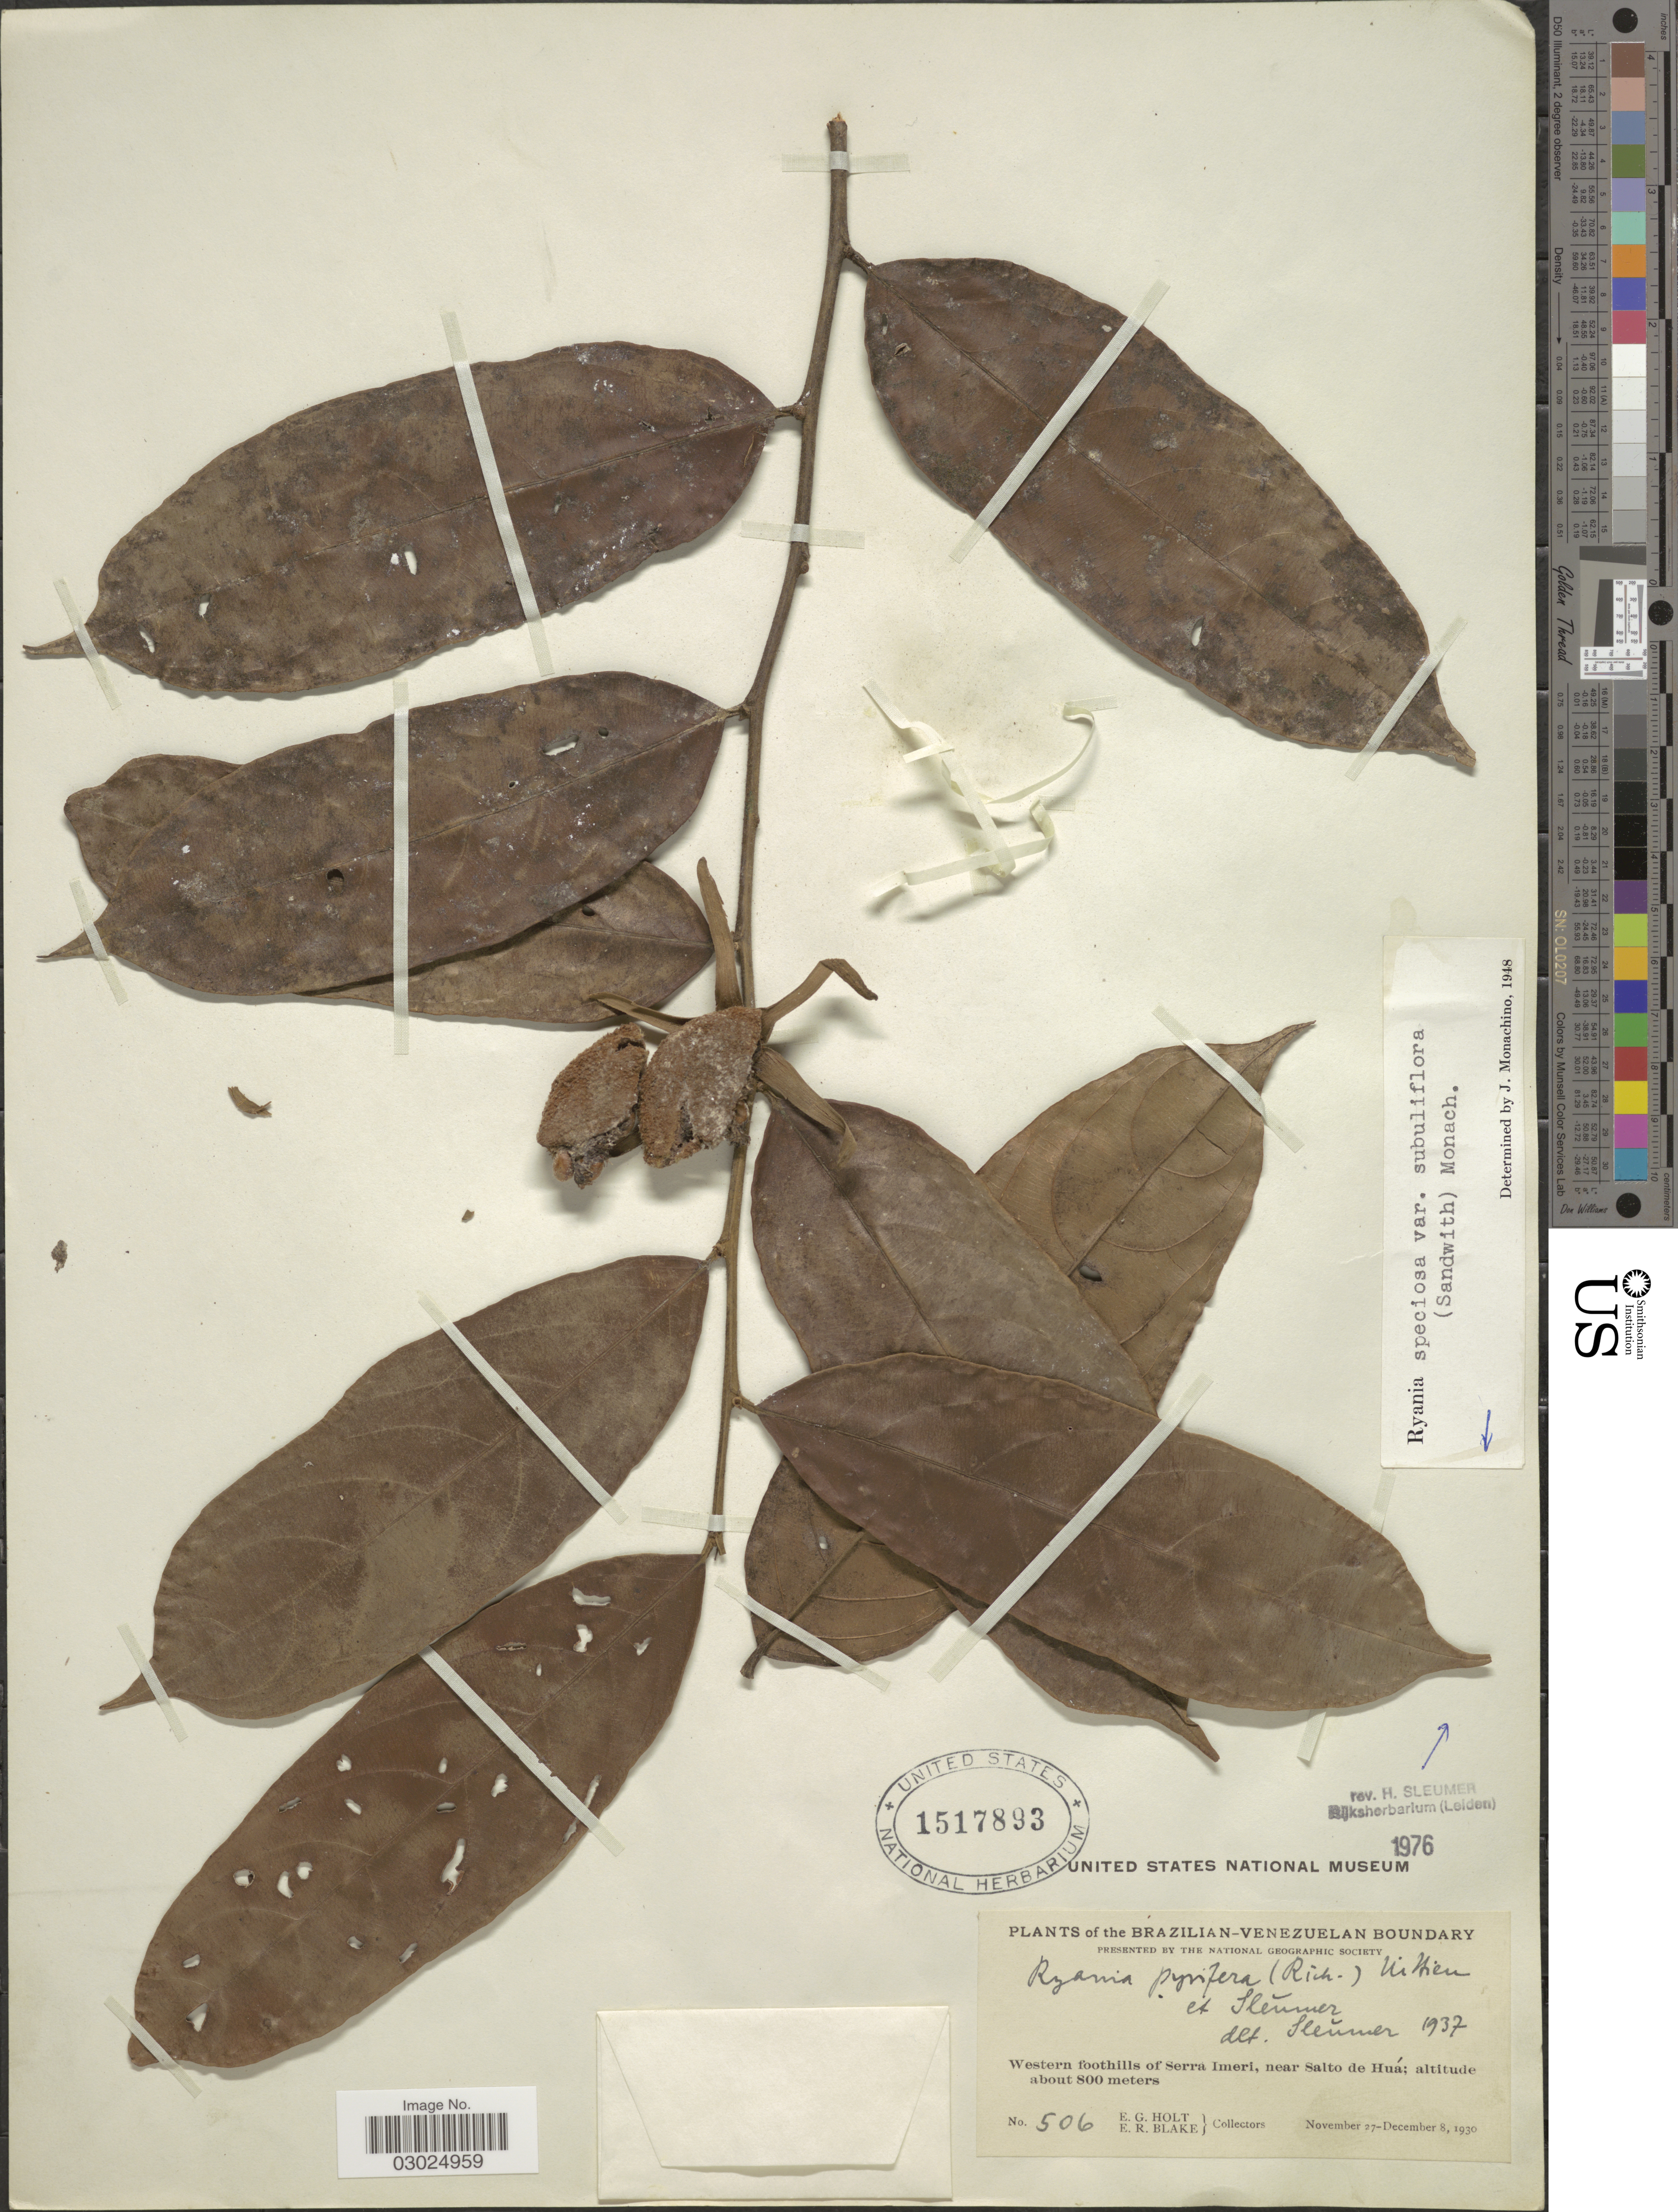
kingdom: Plantae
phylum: Tracheophyta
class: Magnoliopsida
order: Malpighiales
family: Salicaceae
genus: Ryania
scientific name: Ryania speciosa var. subuliflora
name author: (Sandwith) Monach.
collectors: E. G. Holt & E. R. Blake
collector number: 506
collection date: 1930-11-27/1930-12-08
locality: Brazilian-Venezuelan Boundary. Western foothills of Serra Imeri, near Salto de Huá.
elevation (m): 800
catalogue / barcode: US 1517893